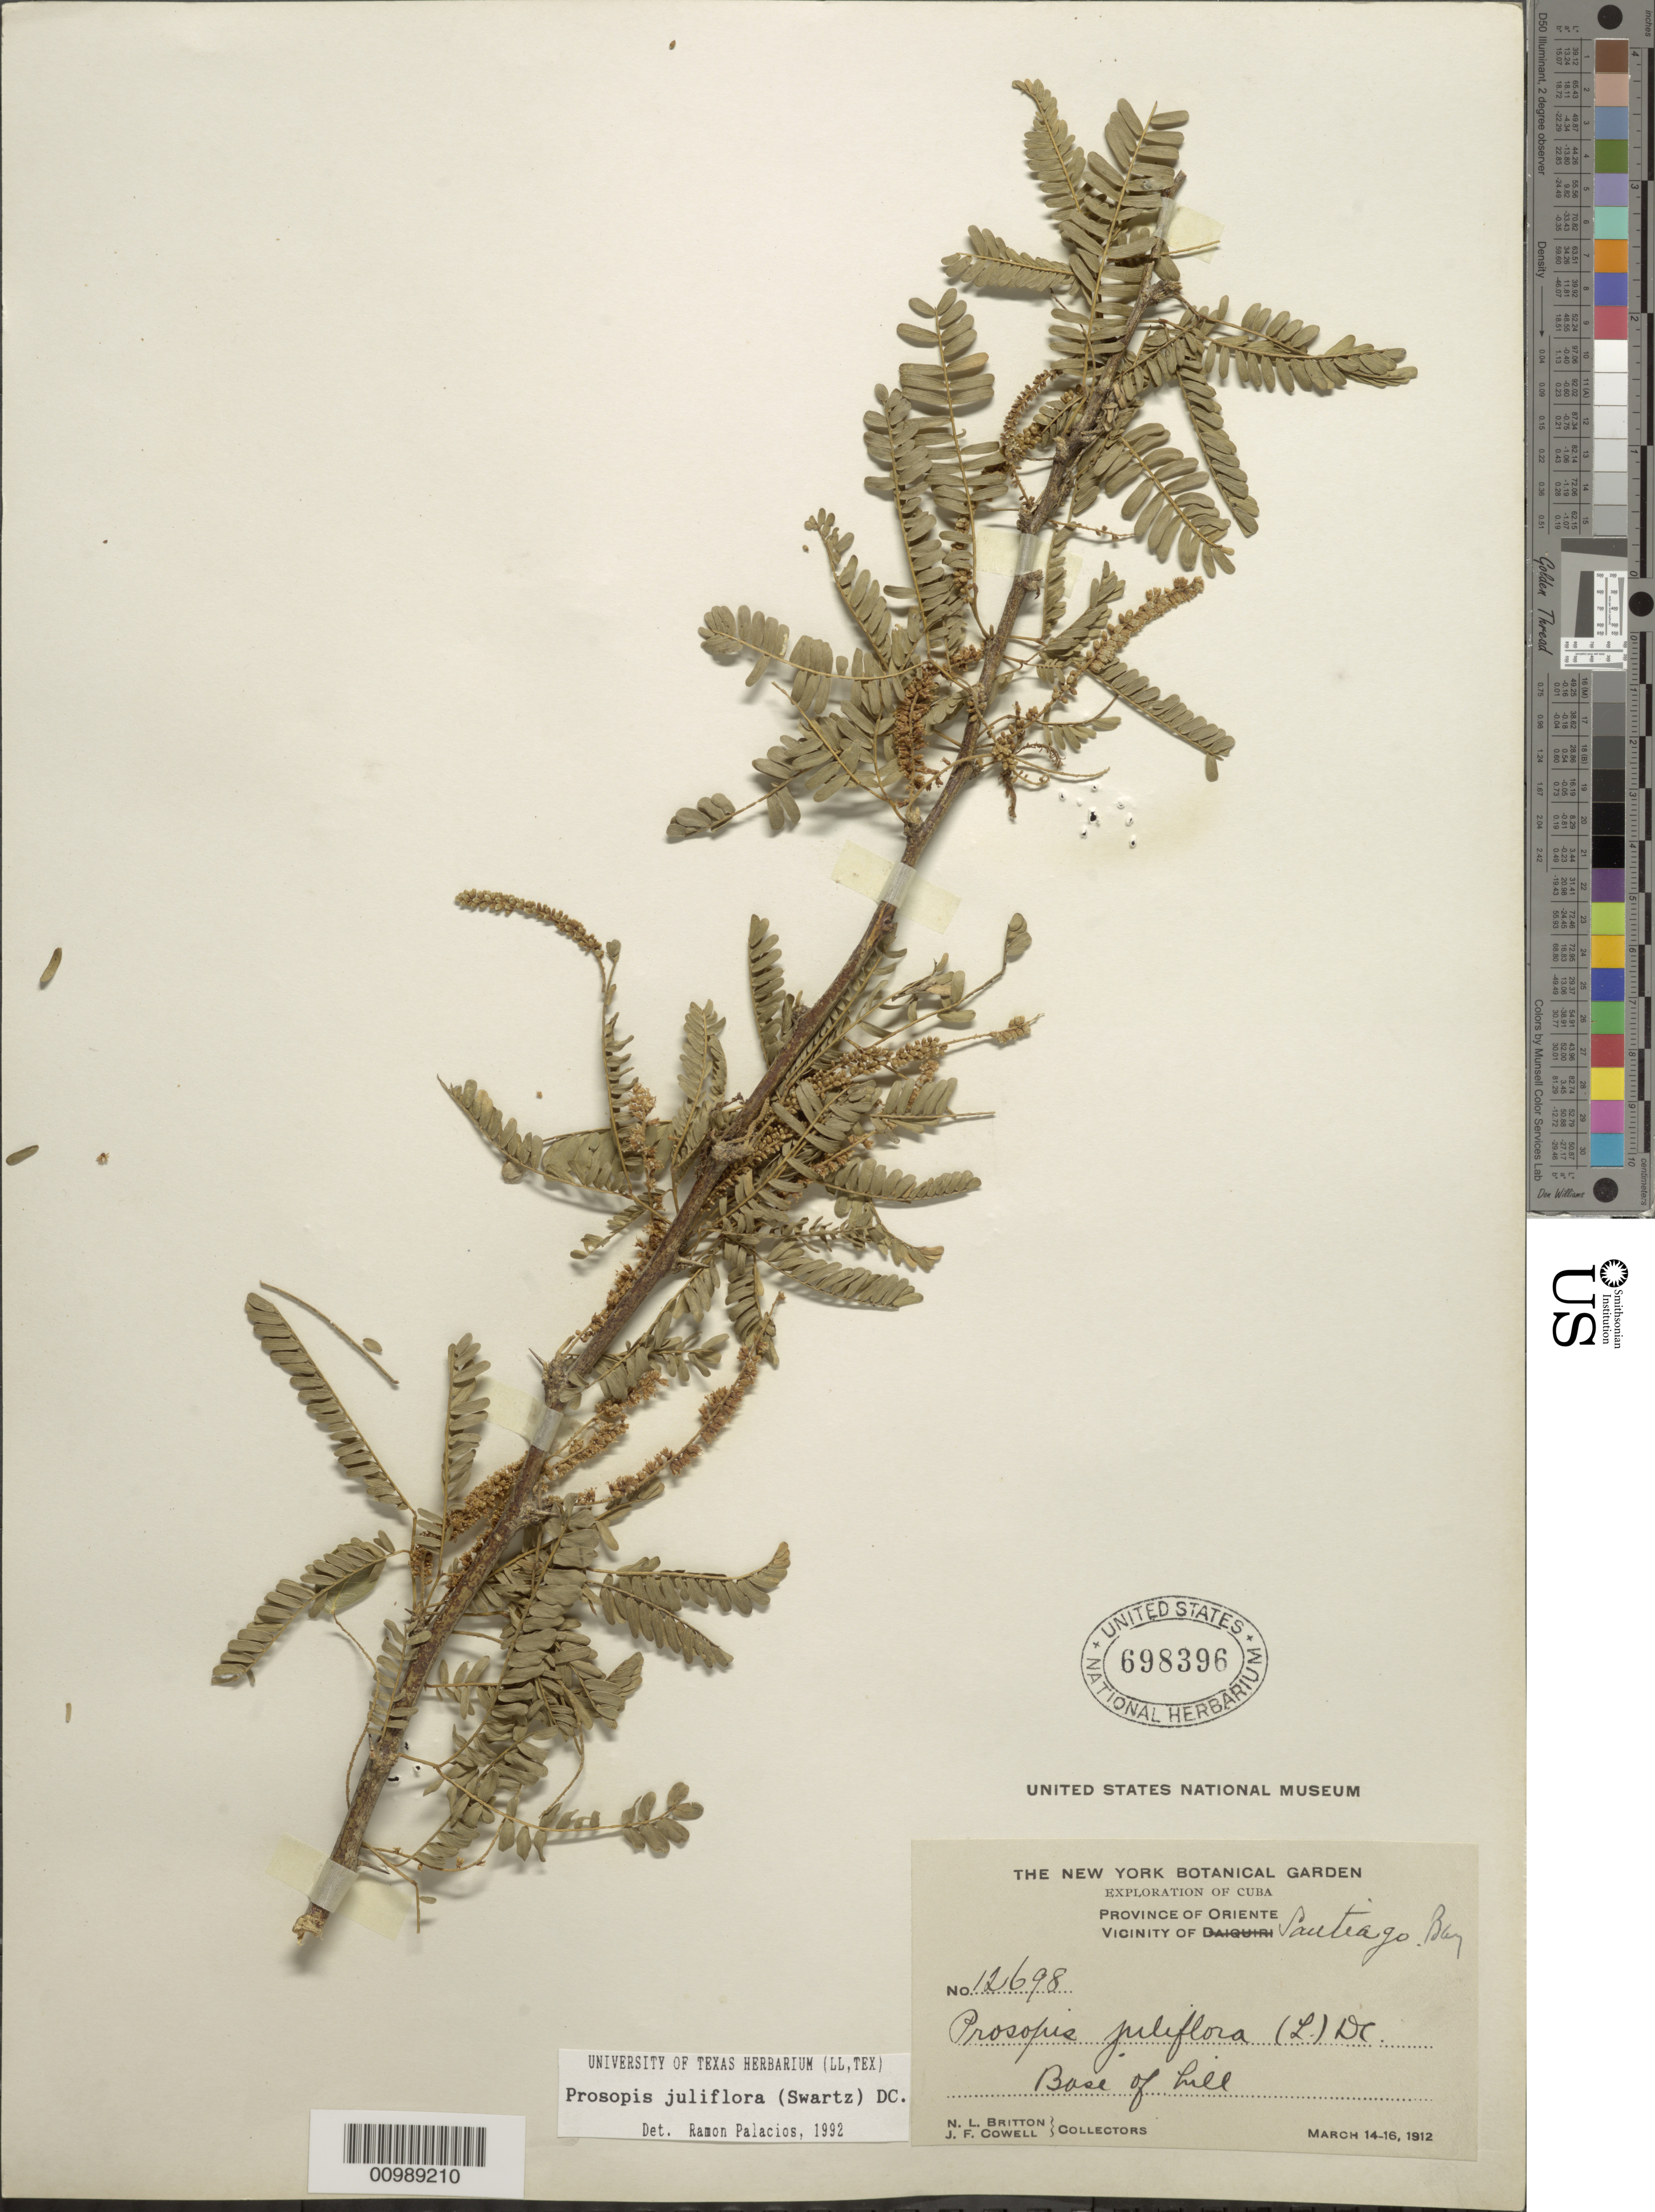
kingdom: Plantae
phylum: Tracheophyta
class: Magnoliopsida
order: Fabales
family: Fabaceae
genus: Neltuma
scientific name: Neltuma juliflora var. juliflora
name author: (Sw.) Raf.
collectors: N. Britton & J. F. Cowell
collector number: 12698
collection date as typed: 14 Mar 1912 to 16 Mar 1912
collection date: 1912-03-14/1912-03-16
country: Cuba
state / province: Matanzas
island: Cuba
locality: Vicinity of Santiago Bay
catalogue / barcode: US 698396